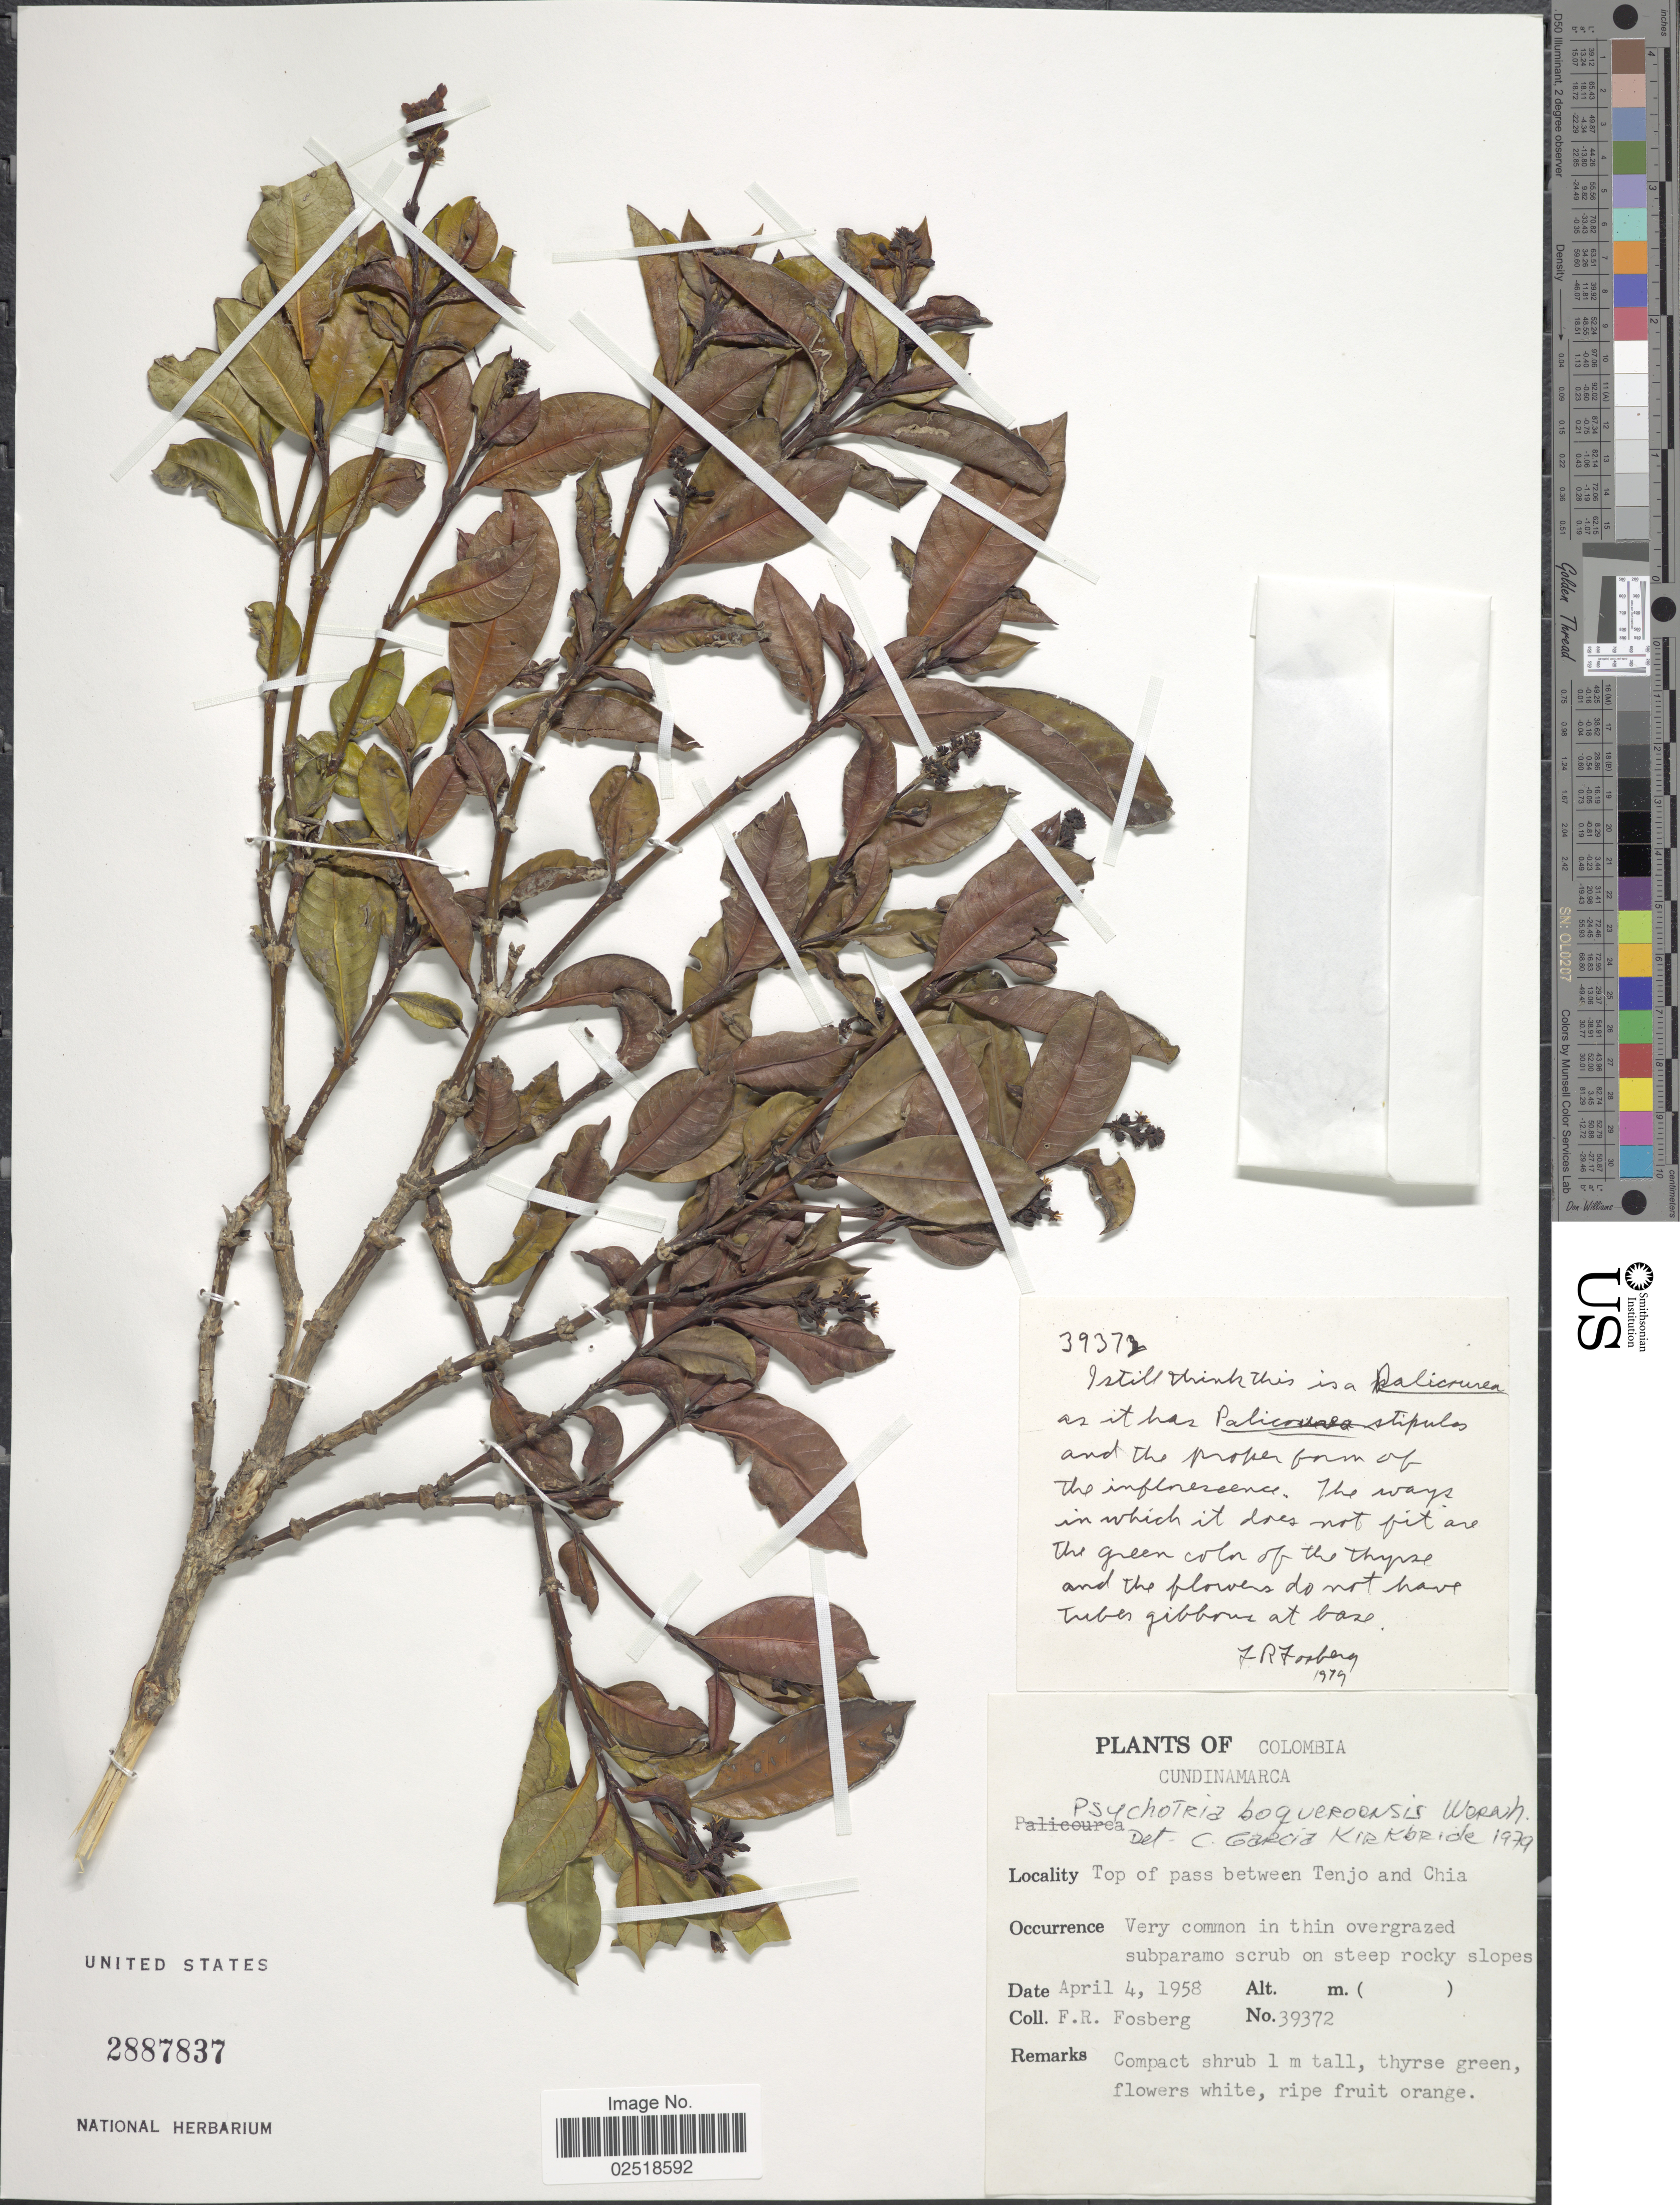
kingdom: Plantae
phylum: Tracheophyta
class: Magnoliopsida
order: Gentianales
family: Rubiaceae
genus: Psychotria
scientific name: Psychotria boqueronensis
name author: Wernham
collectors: F. R. Fosberg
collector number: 39372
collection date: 1958-04-04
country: Colombia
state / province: Cundinamarca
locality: Top of pass between Tenjo and Chia, Very common in thin subparamo scrub on steep rocky slopes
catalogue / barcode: US 2887837